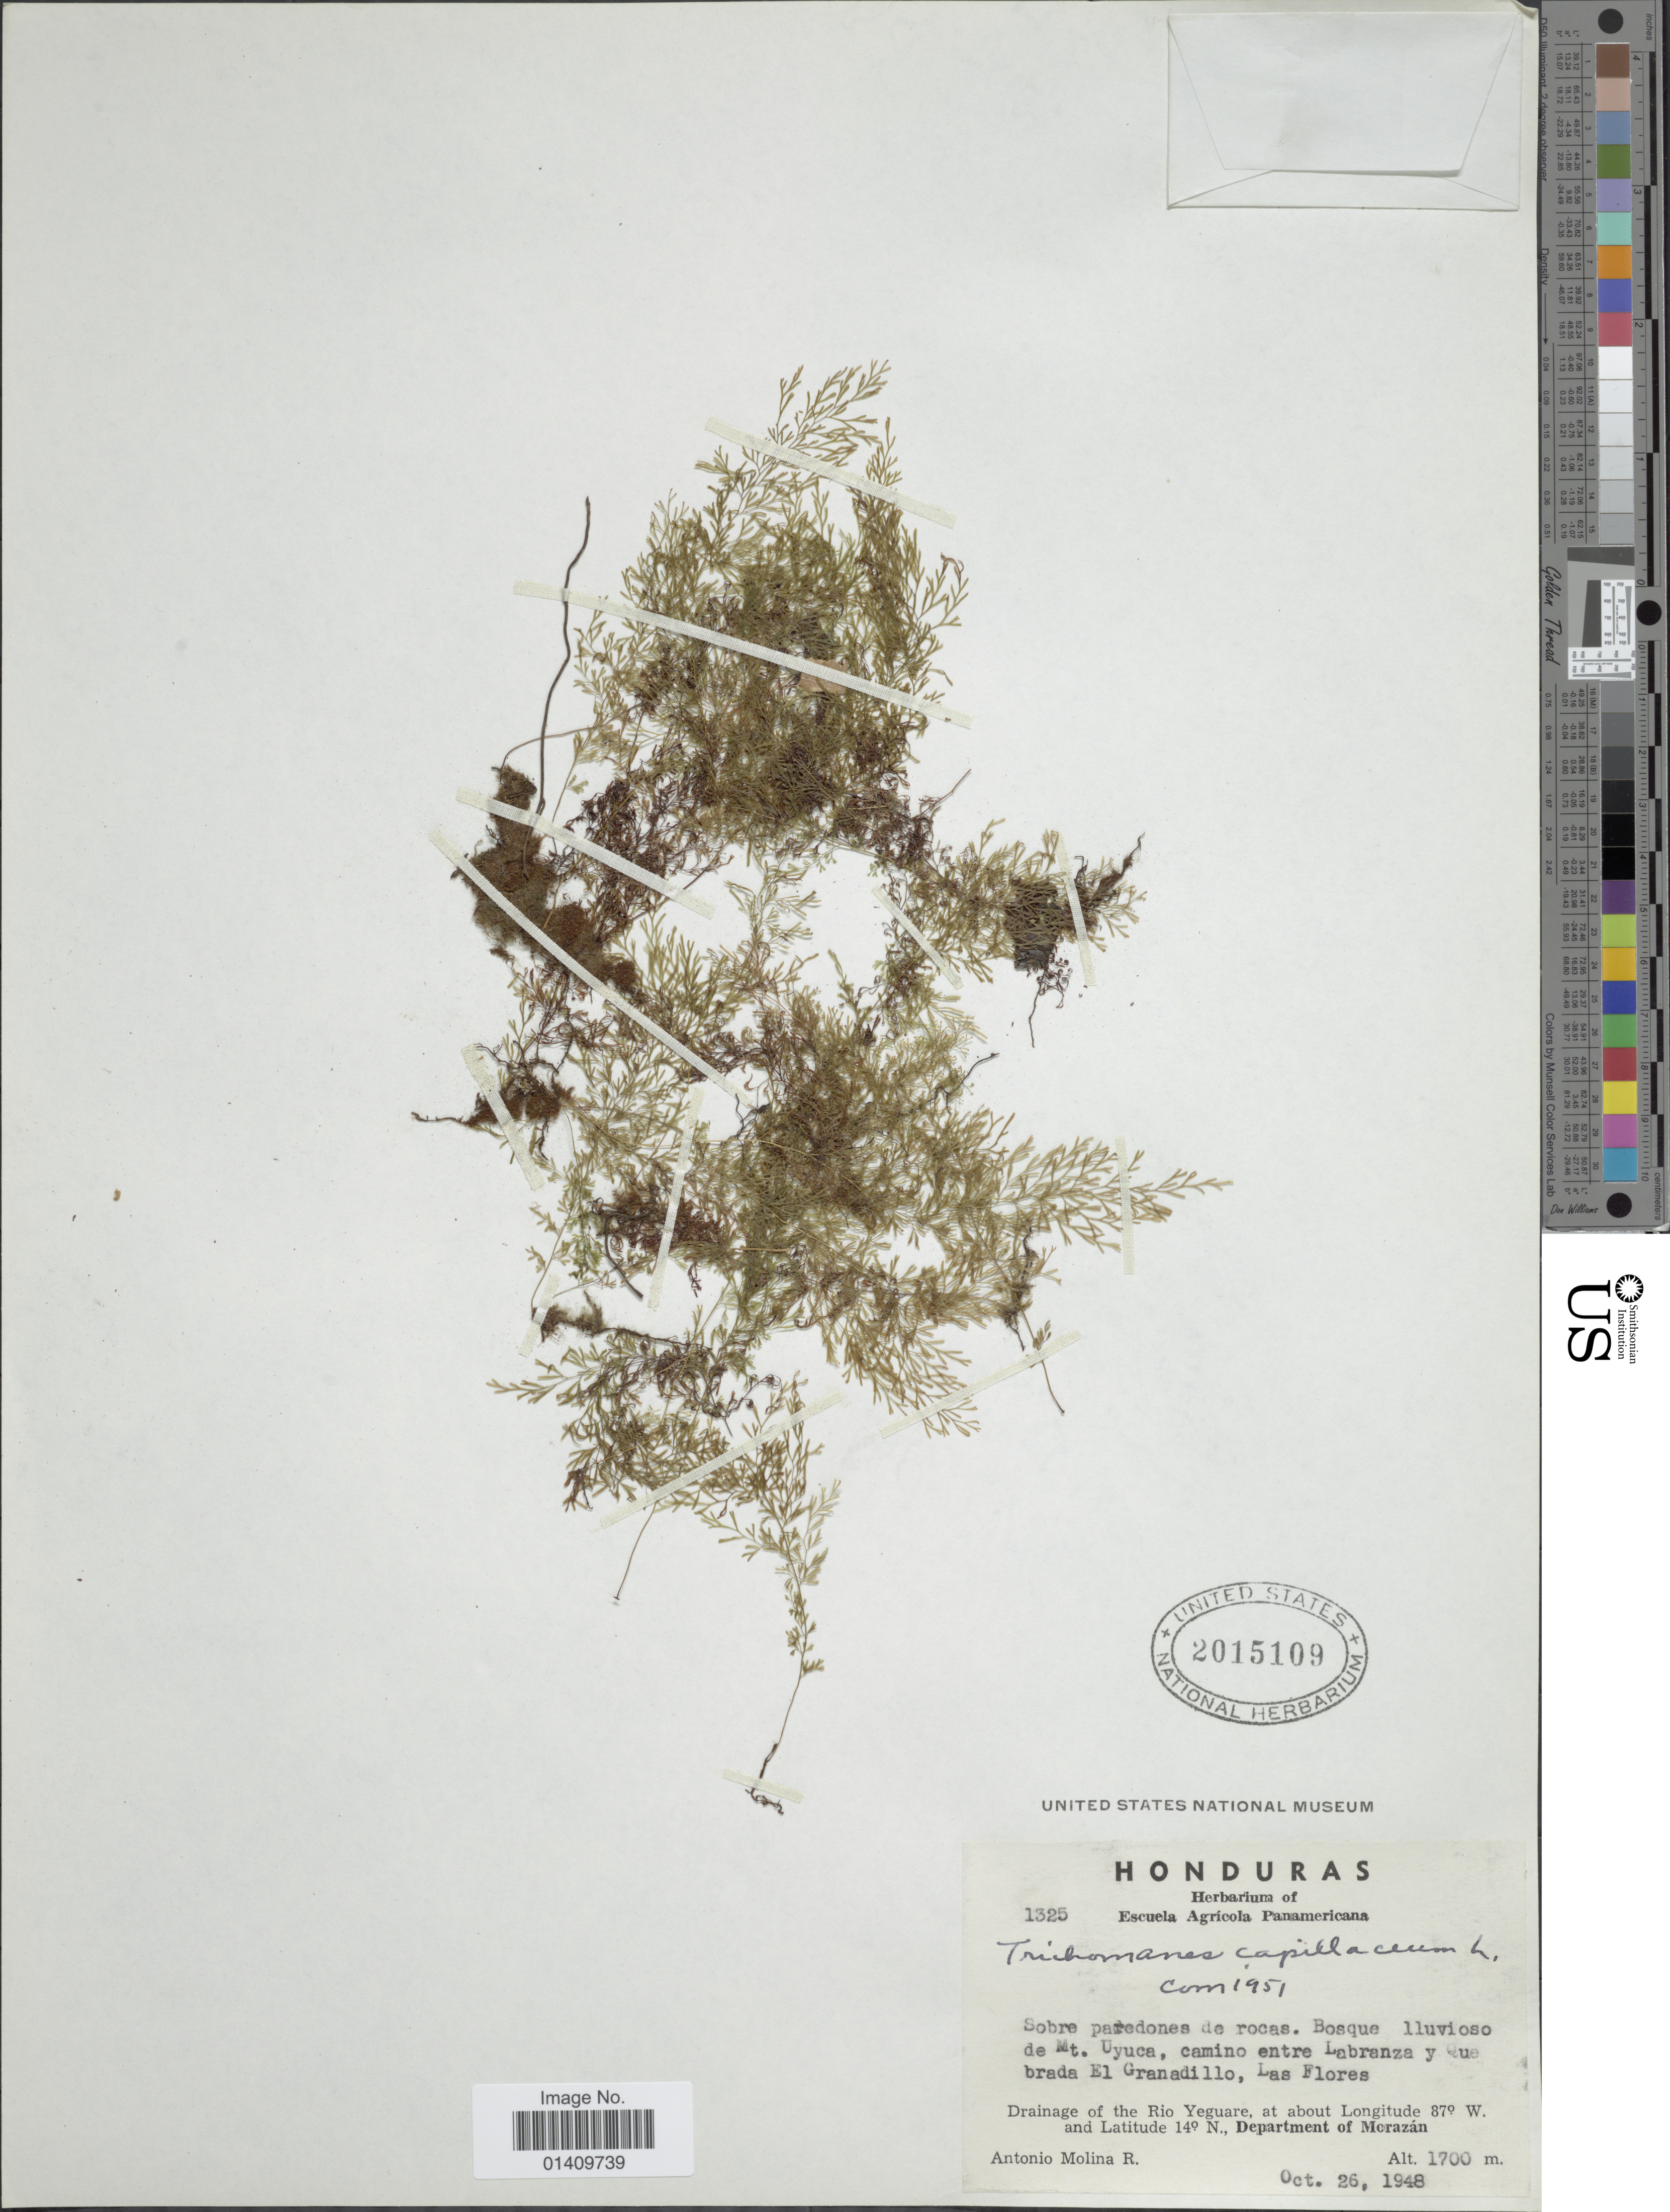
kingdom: Plantae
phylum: Tracheophyta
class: Polypodiopsida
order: Hymenophyllales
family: Hymenophyllaceae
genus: Polyphlebium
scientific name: Polyphlebium capillaceum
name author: (L.) Ebihara & Dubuisson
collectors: A. Molina R.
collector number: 1325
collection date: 1948-10-26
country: Honduras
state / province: Fco. Morazán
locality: Drainange of the Rio Yeguare department of Morazon bosque lluvioso de Mt. Uyuca camino entre Labranza y Que brada el Granadillo Las Flores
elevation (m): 1700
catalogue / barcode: US 2015109